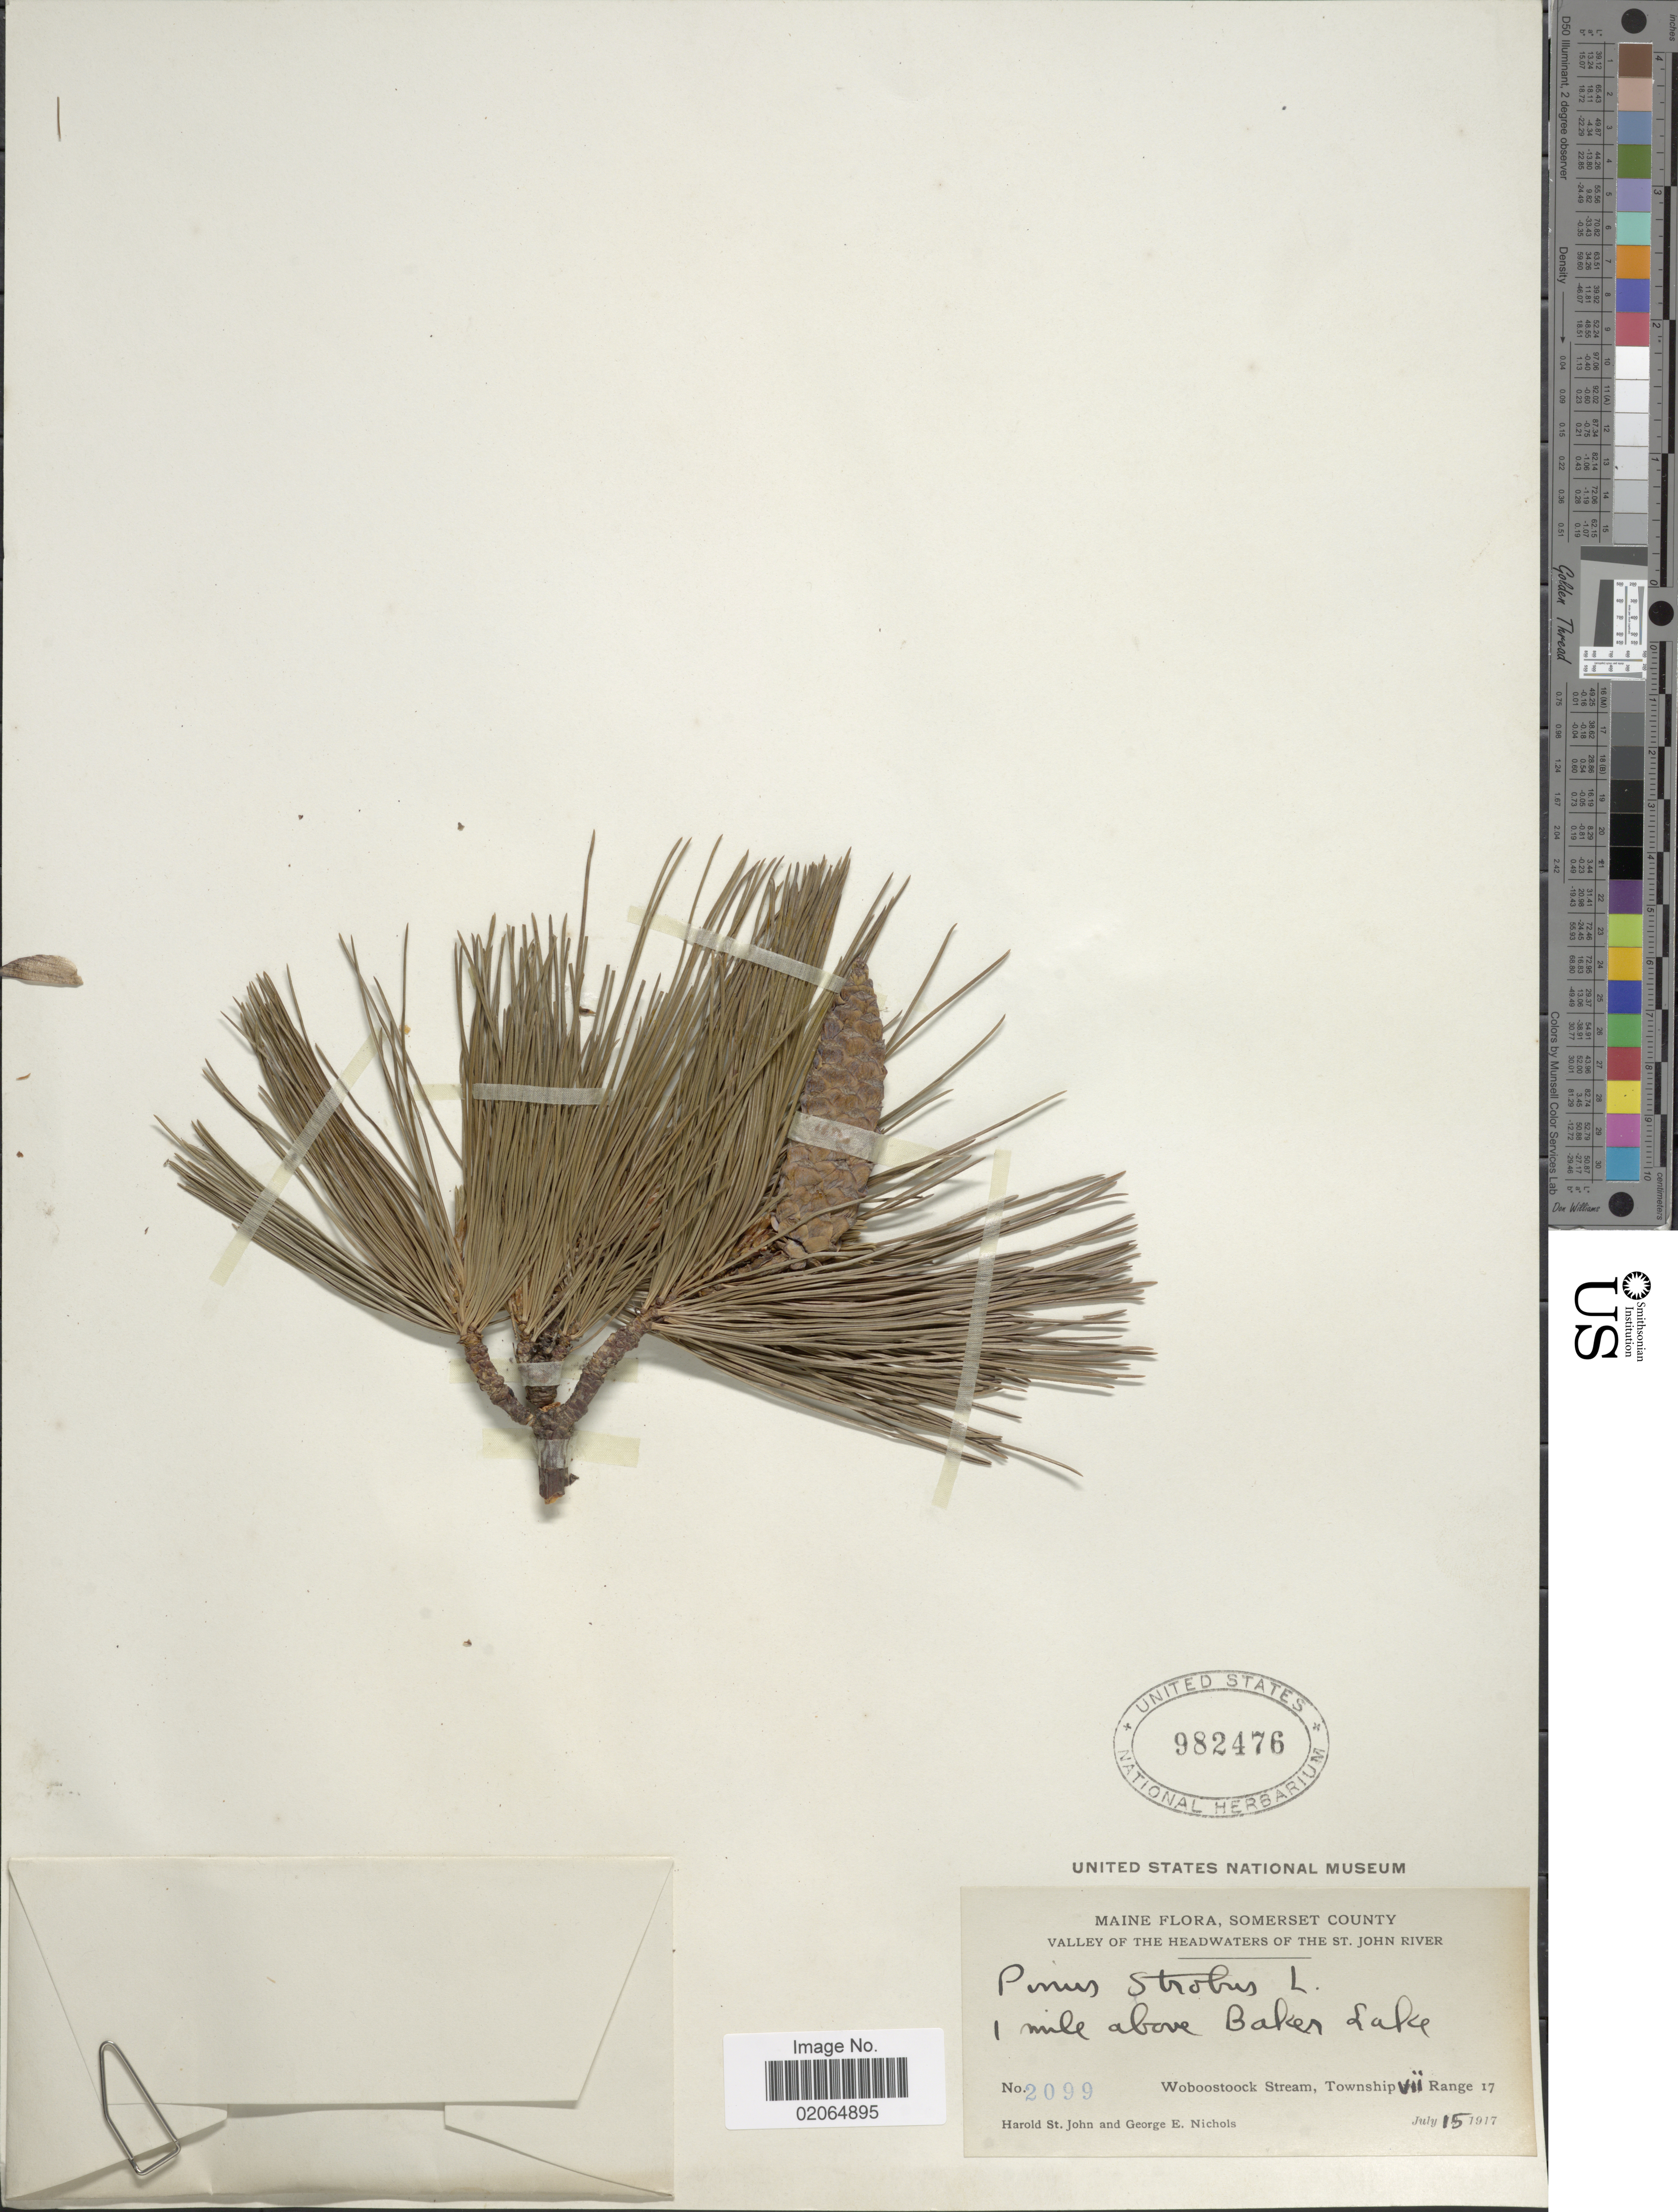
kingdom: Plantae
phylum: Tracheophyta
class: Pinopsida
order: Pinales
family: Pinaceae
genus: Pinus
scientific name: Pinus strobus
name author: L.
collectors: H. St. John & G. E. Nichols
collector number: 2099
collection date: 1917-07-15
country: United States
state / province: Maine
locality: Somerset County, Valley of the Headwaters of the St. John River, 1 mile above Baker Lake, Woboostoock Stream, Township VII Range 17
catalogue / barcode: US 982476